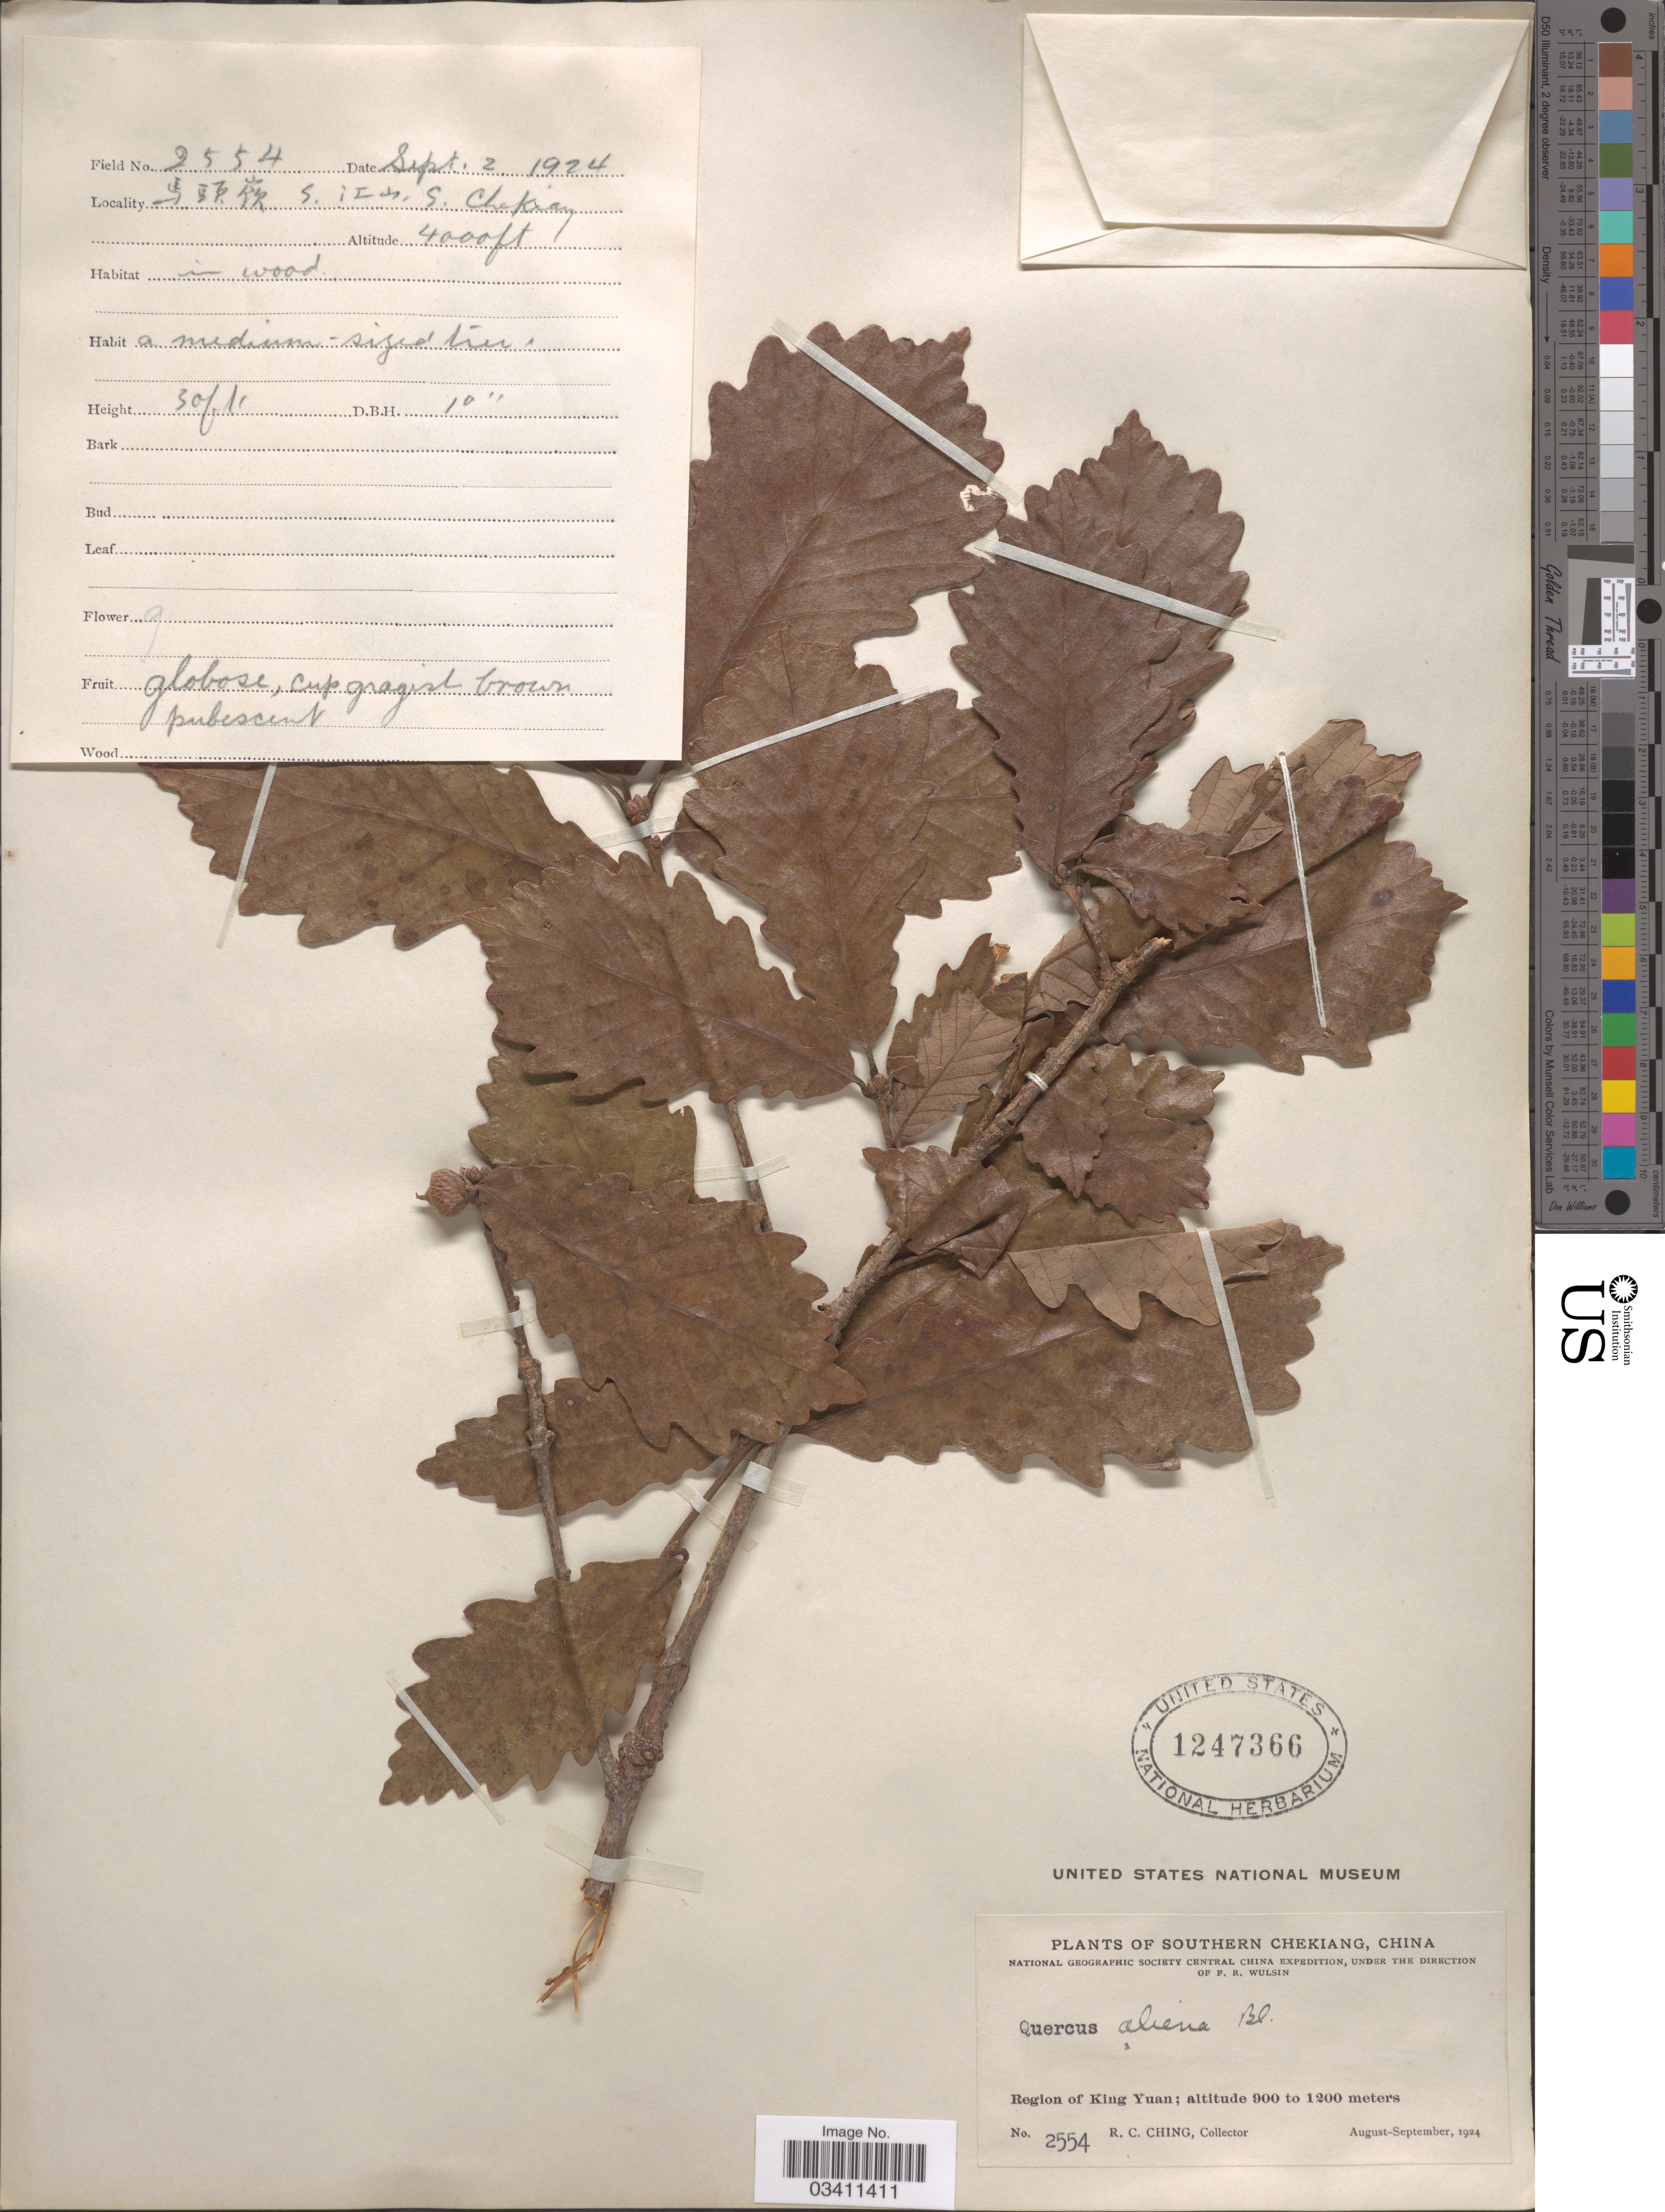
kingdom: Plantae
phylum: Tracheophyta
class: Magnoliopsida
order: Fagales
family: Fagaceae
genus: Quercus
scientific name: Quercus aliena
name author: Blume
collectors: R. C. Ching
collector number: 2554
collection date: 1924-09-02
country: China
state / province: Zhejiang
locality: Southern Chekiang. Region of King Yuan. X, S. 11 Li S. Chekiang.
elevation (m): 1219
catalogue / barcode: US 1247366